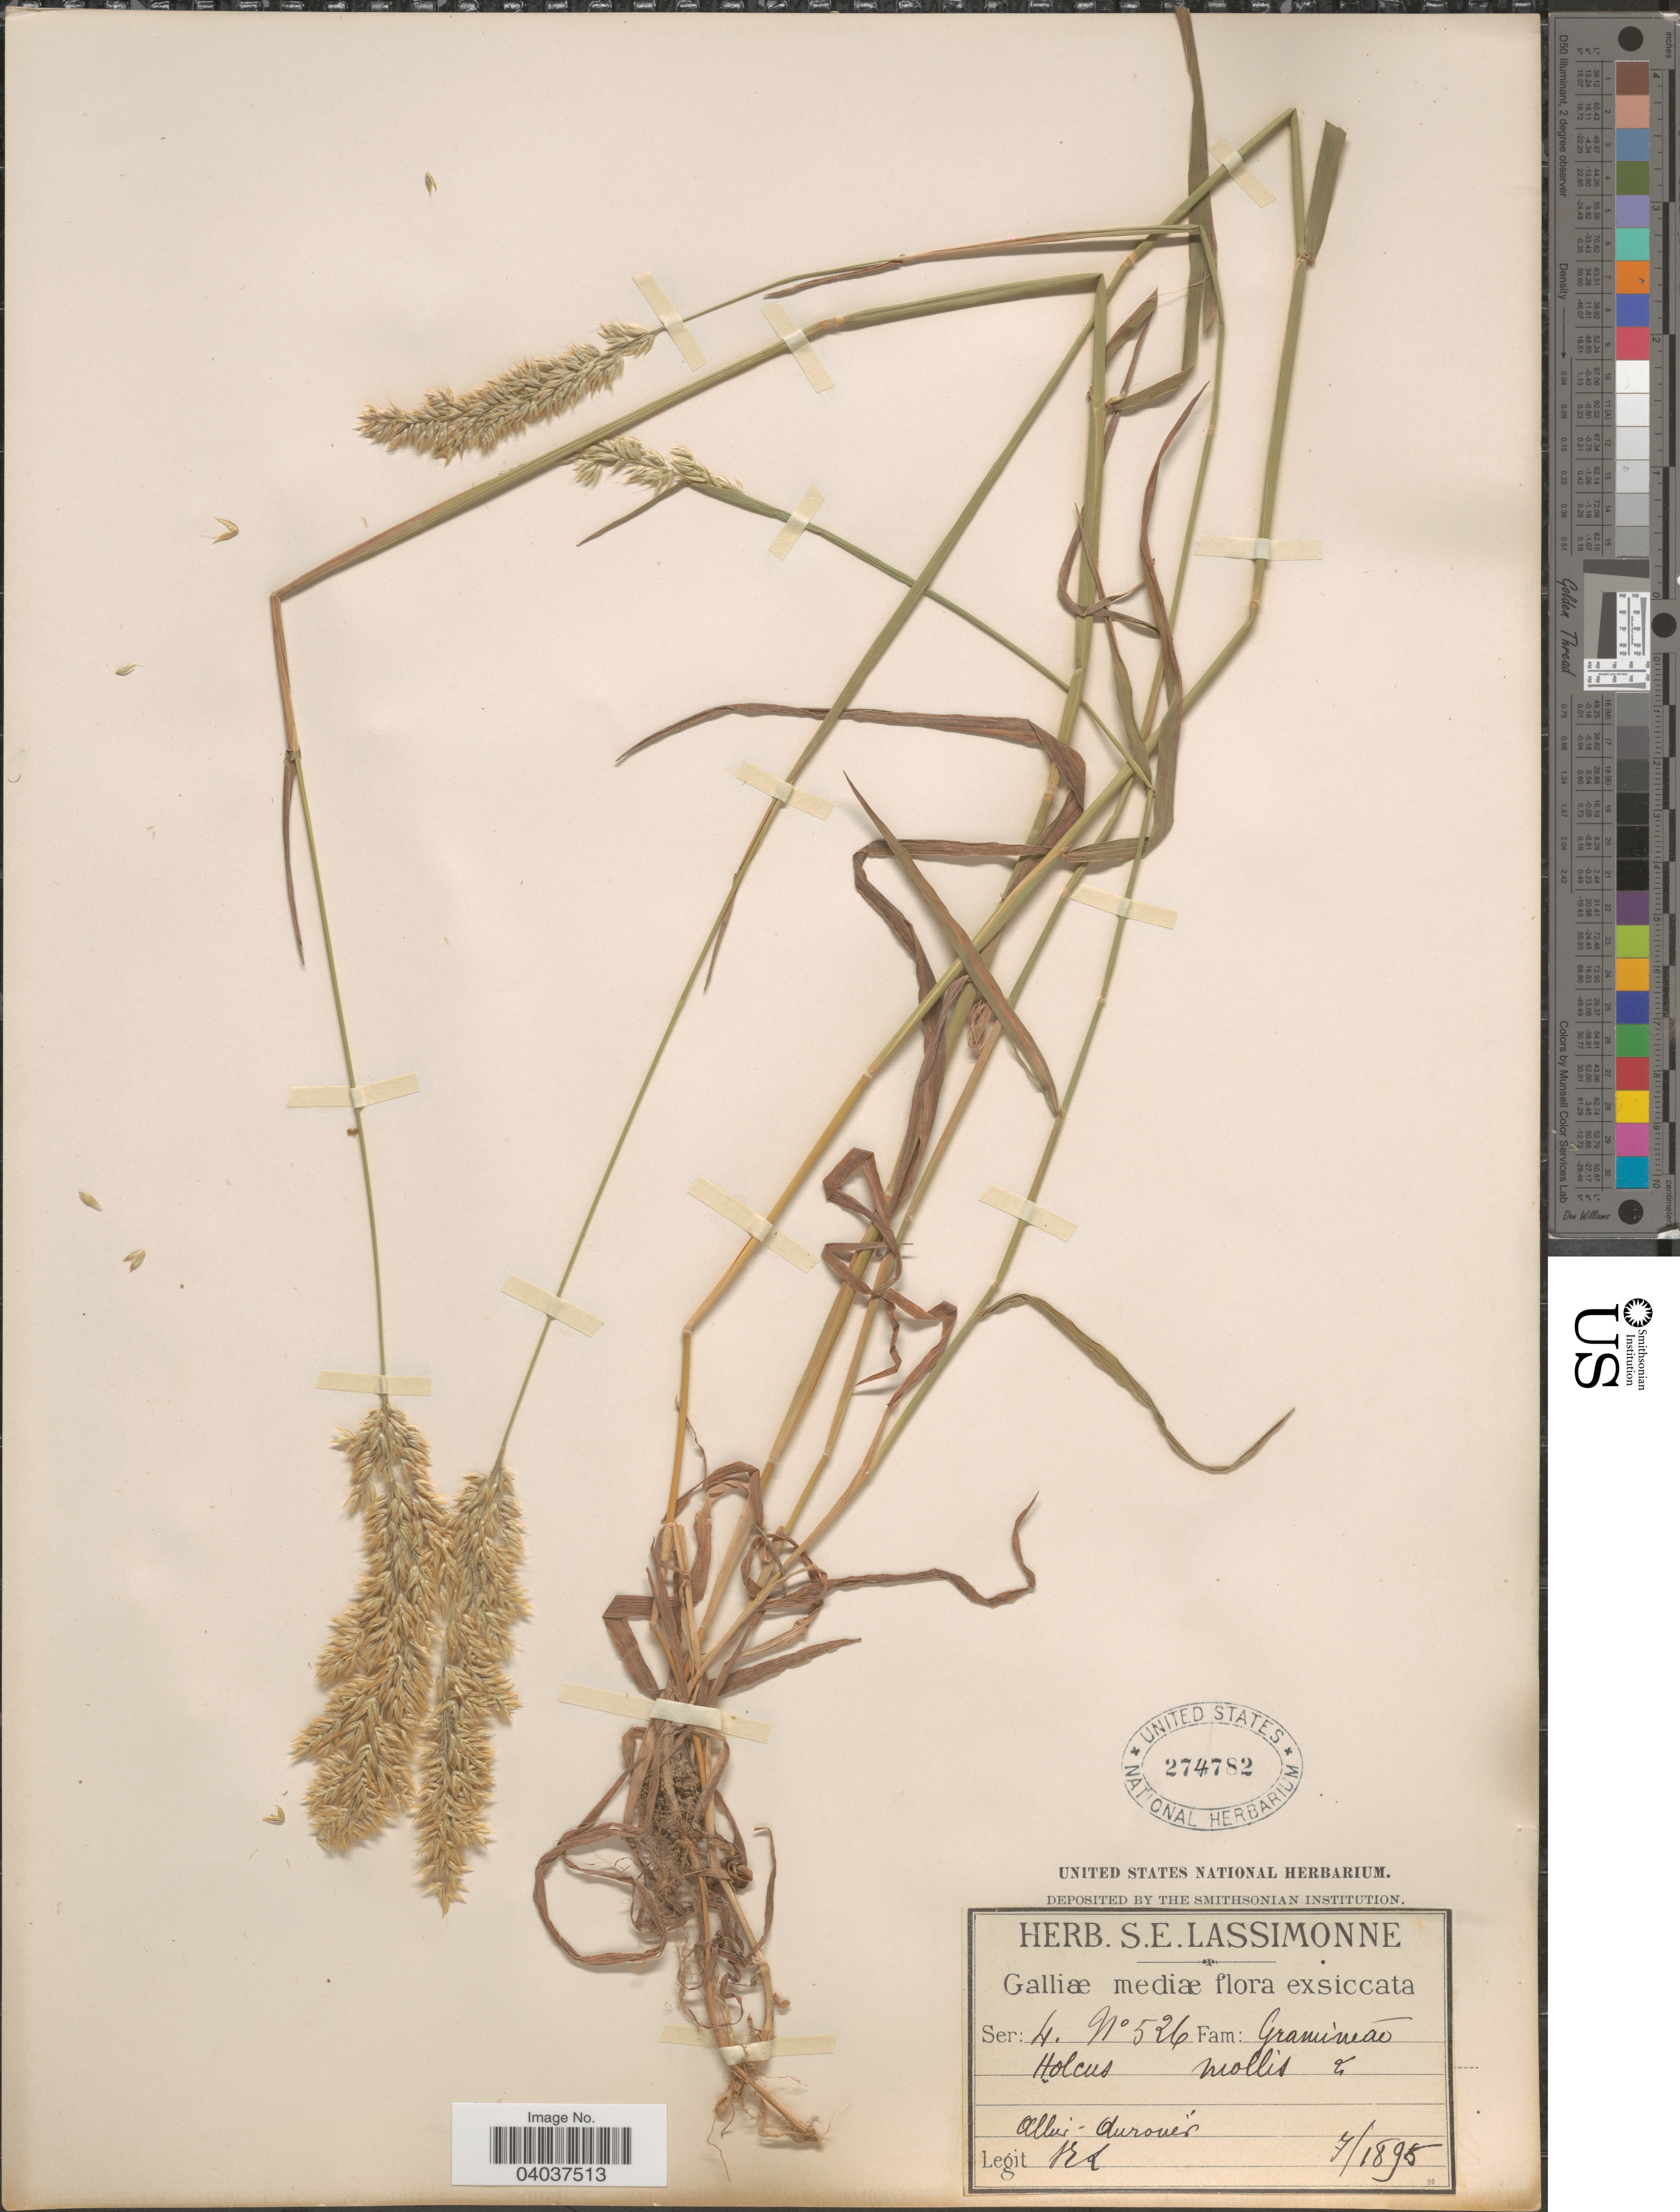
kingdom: Plantae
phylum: Tracheophyta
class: Liliopsida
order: Poales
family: Poaceae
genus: Holcus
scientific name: Holcus mollis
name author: L.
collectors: S. Lassimonne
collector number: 526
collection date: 1895-07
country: France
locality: Galliæ mediæ. Allier-Aurouer.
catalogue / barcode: US 274782